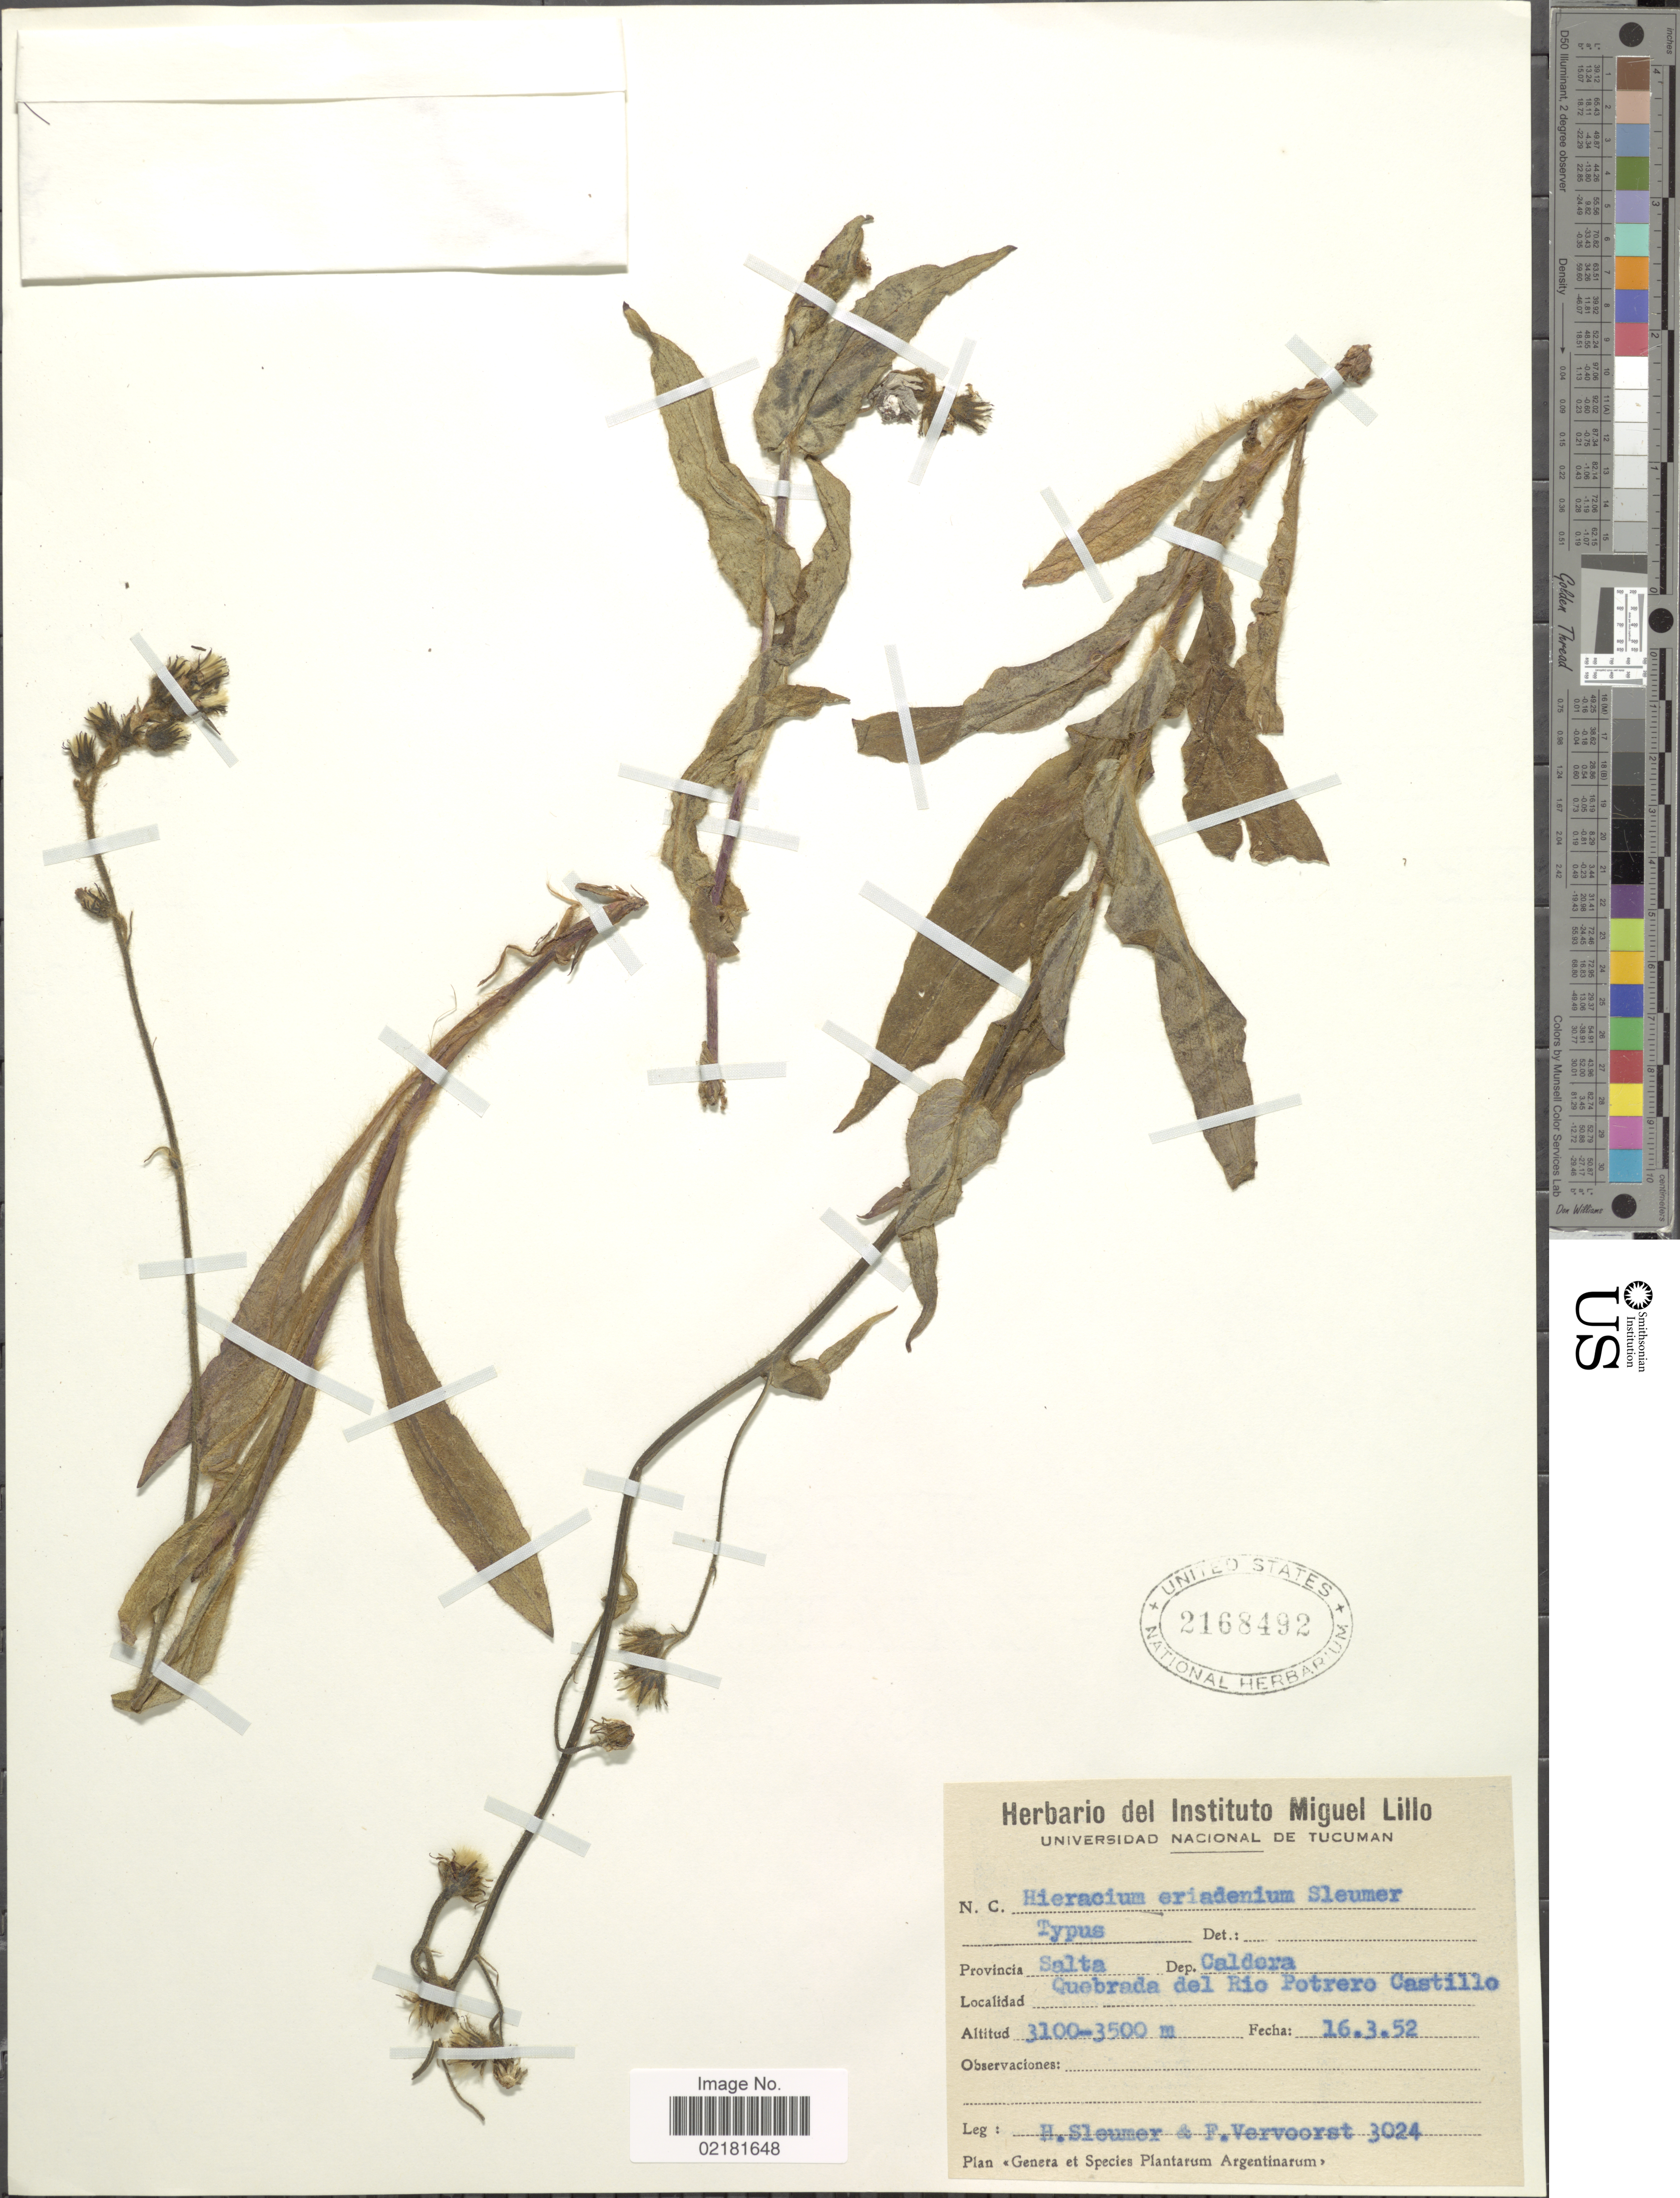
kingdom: Plantae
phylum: Tracheophyta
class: Magnoliopsida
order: Asterales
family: Asteraceae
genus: Hieracium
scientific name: Hieracium eriadenium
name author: Sleumer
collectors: H. O. Sleumer & F. Vervoorst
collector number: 3024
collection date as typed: Transcribed d/m/y: 16/3/52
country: Argentina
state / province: Salta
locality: Dep. Caldera, Quebrada del Rio Potrero Castillo.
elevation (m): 3100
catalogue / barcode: US 2168492